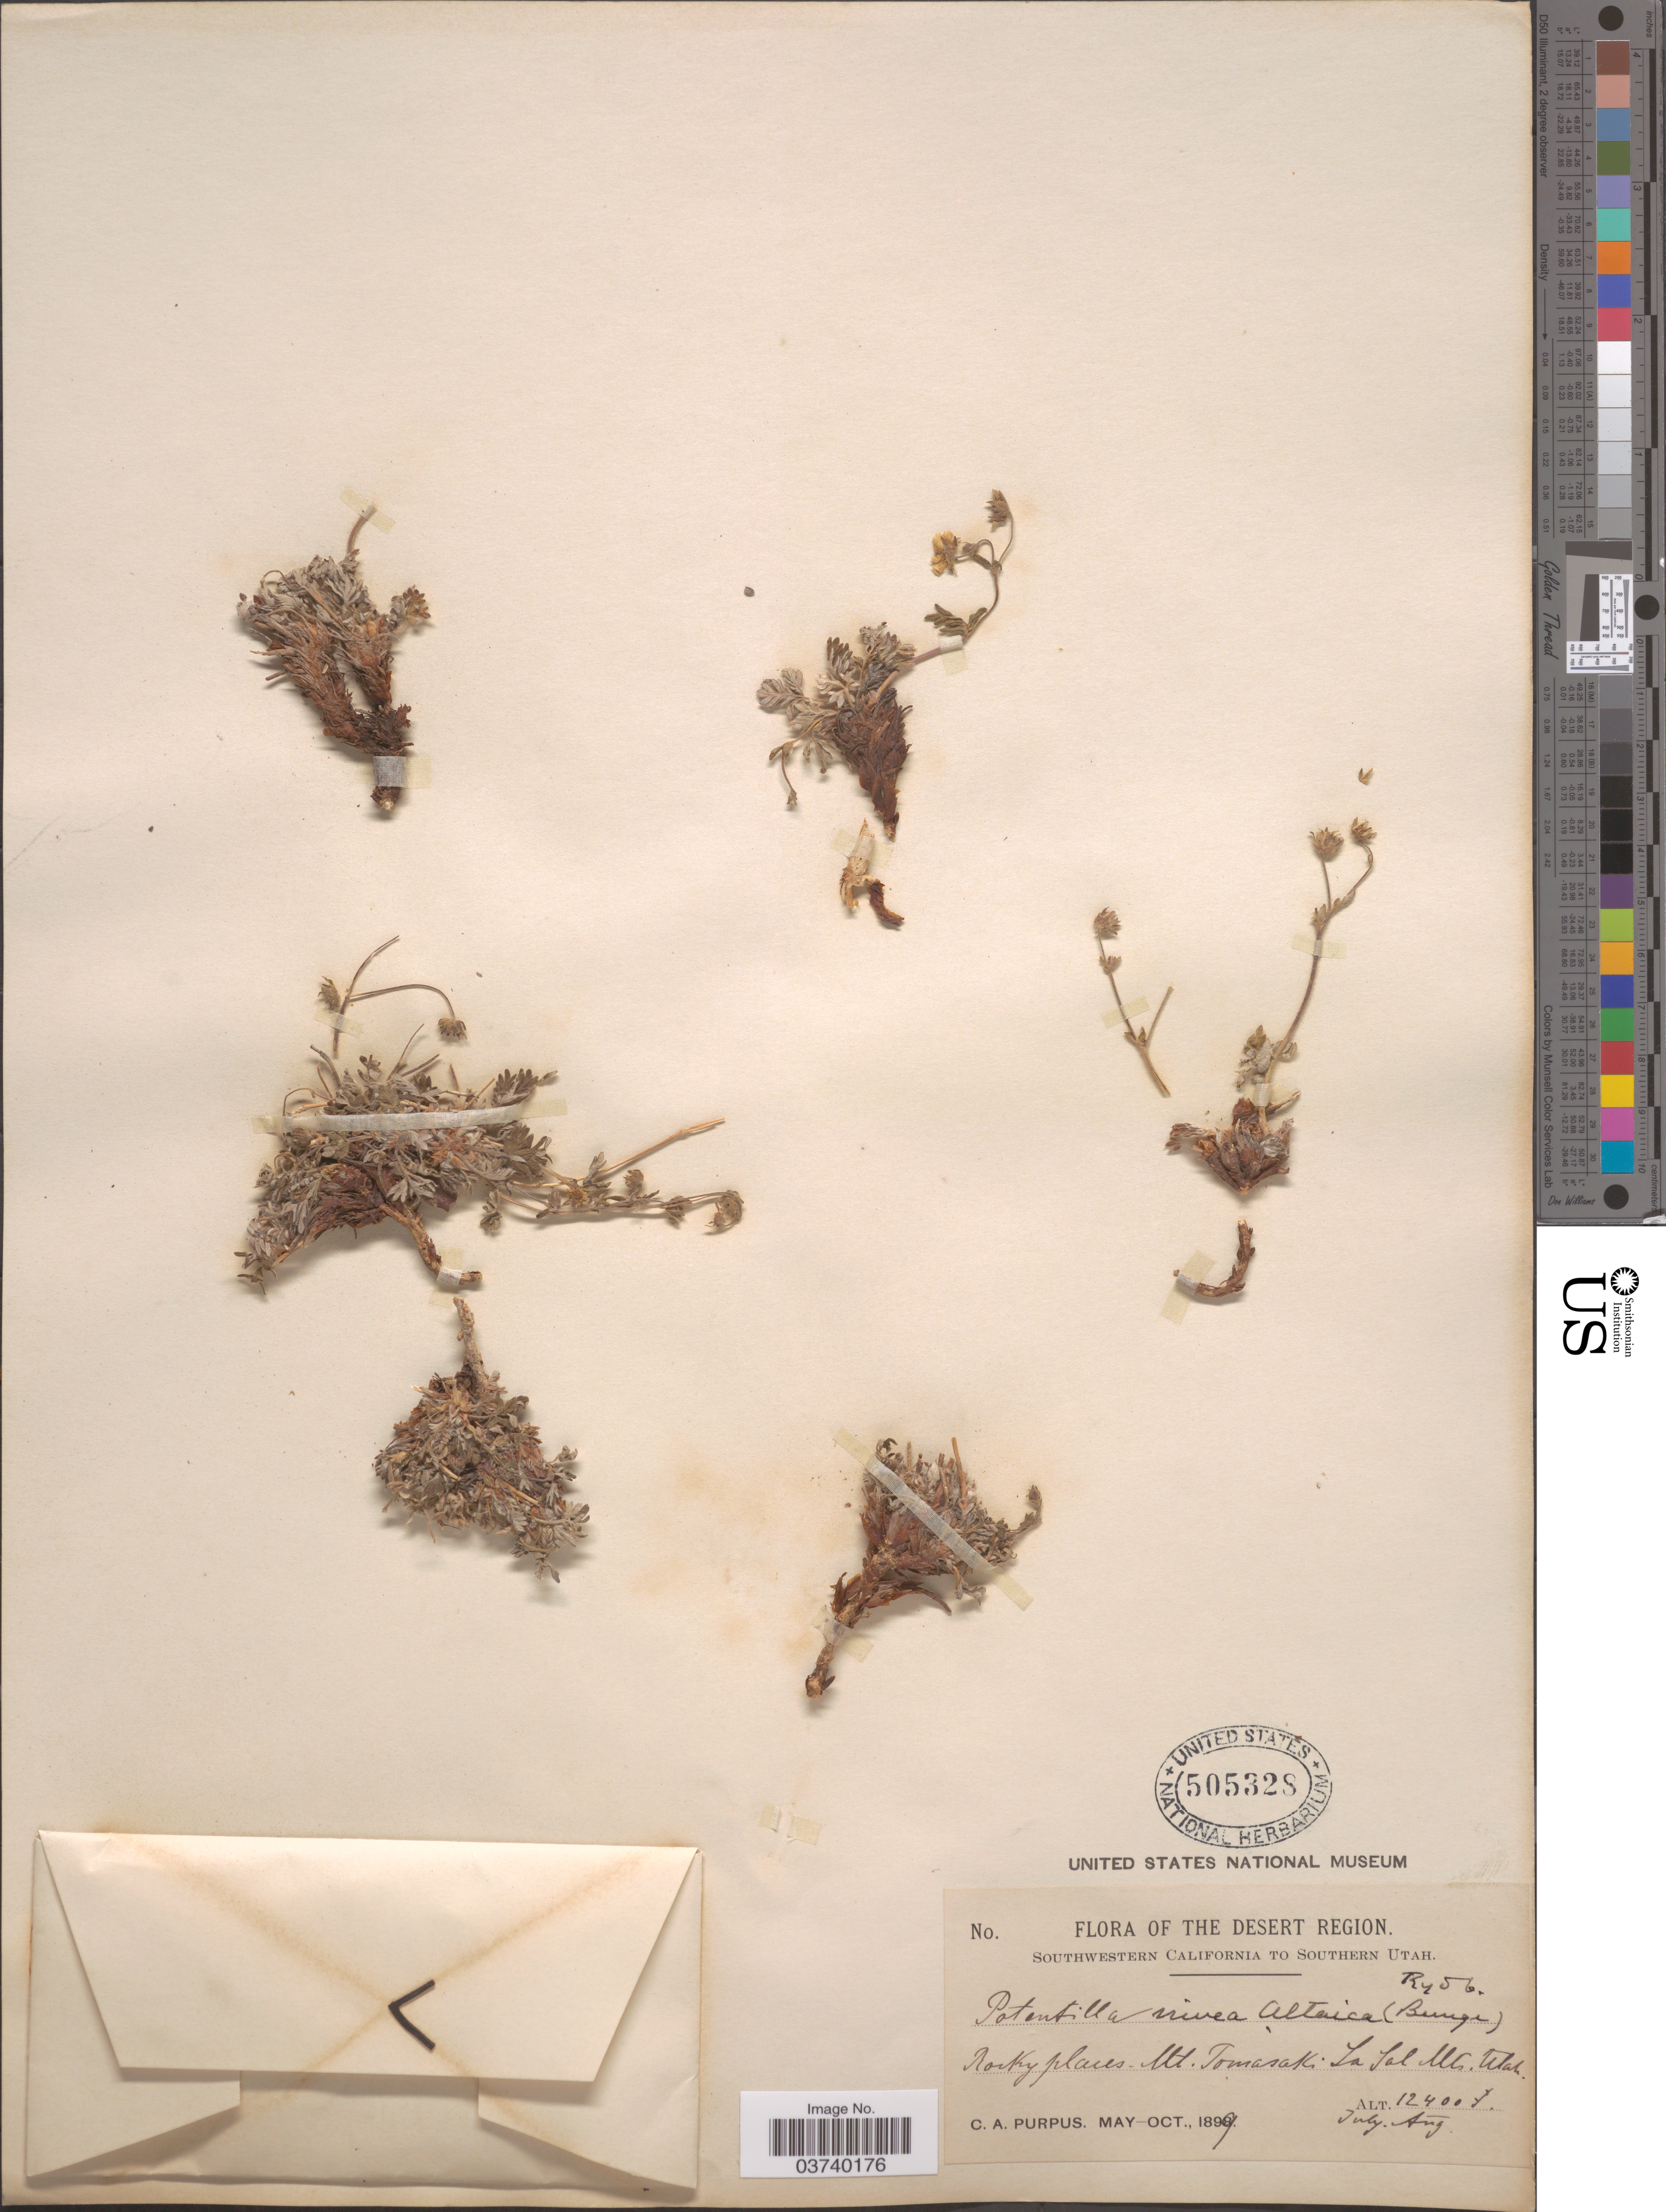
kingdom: Plantae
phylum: Tracheophyta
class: Magnoliopsida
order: Rosales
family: Rosaceae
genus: Potentilla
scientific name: Potentilla nivea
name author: L.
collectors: C. A. Purpus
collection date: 1899-07/1899-08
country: United States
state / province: Utah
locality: The Desert Region. Southwestern California to Southern Utah. Mt. Tomasak. La Sal Mts.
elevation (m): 3780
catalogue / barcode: US 505328